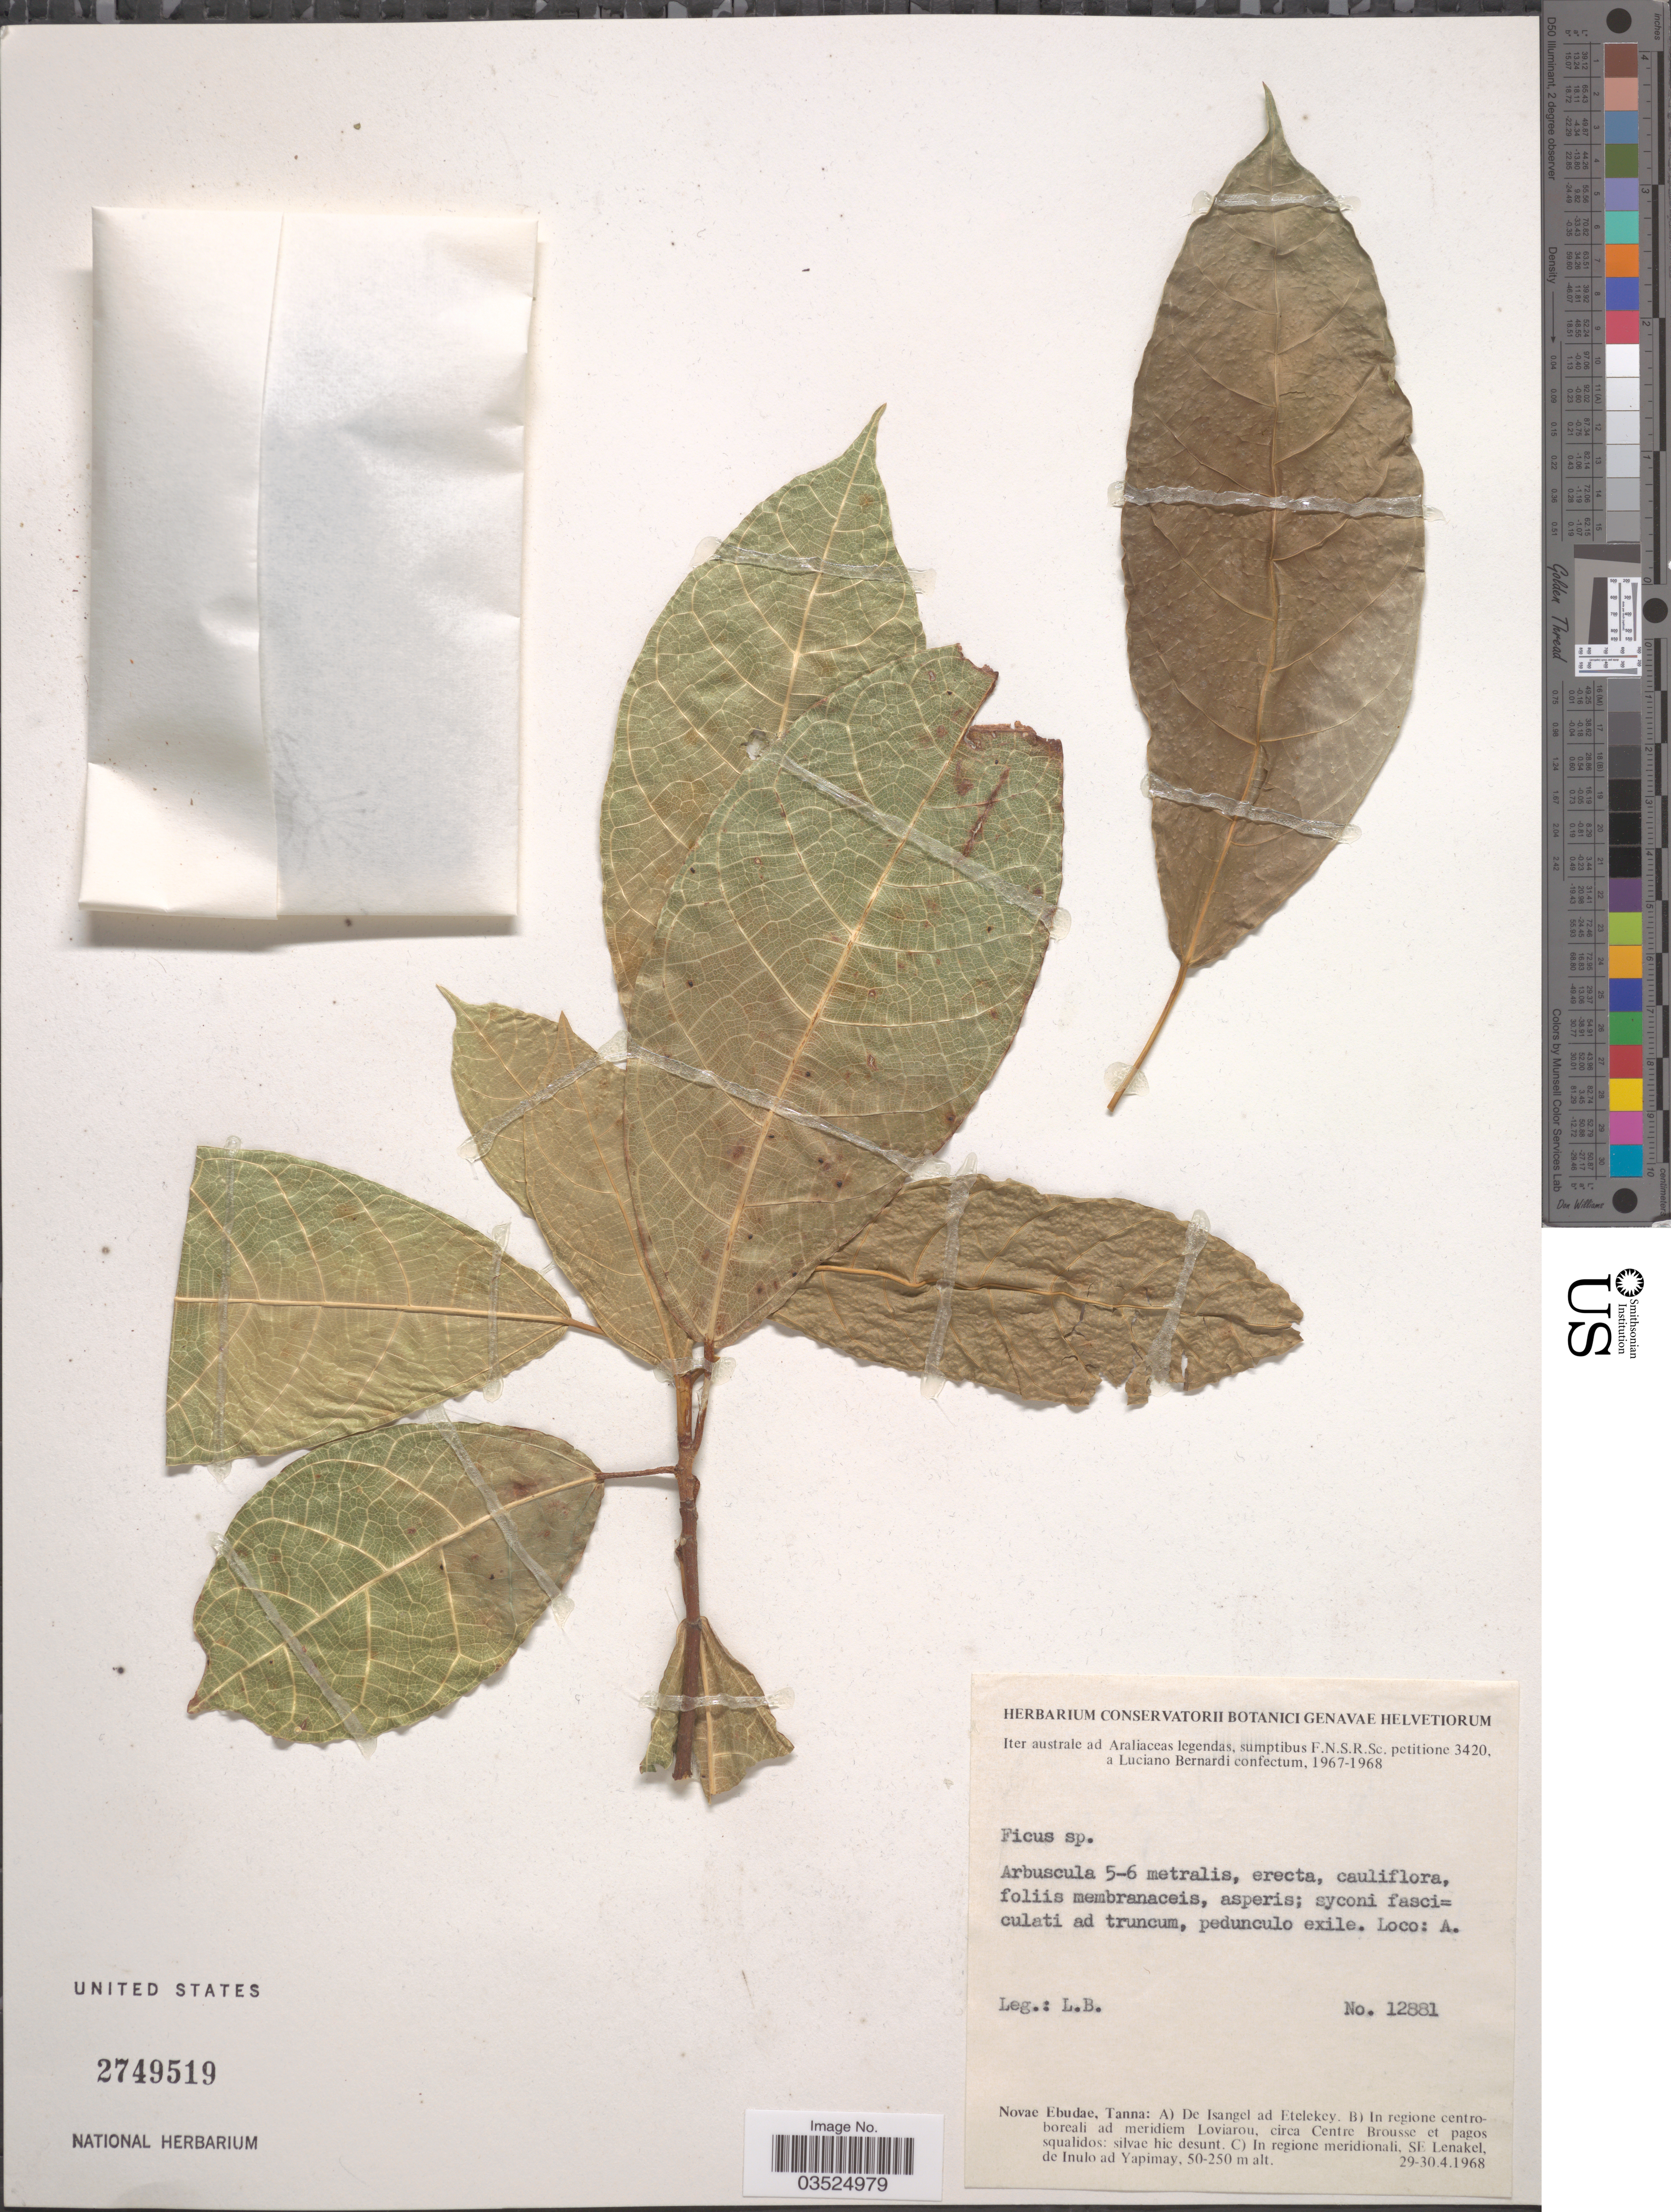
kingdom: Plantae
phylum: Tracheophyta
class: Magnoliopsida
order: Rosales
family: Moraceae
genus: Ficus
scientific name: Ficus sp.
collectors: L. Bernardi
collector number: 12881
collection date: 1968-04-29/1968-04-30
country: Vanuatu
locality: Novae Ebudae, Tanna: A) De Isangel ad Etelekey.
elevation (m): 50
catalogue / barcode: US 2749519